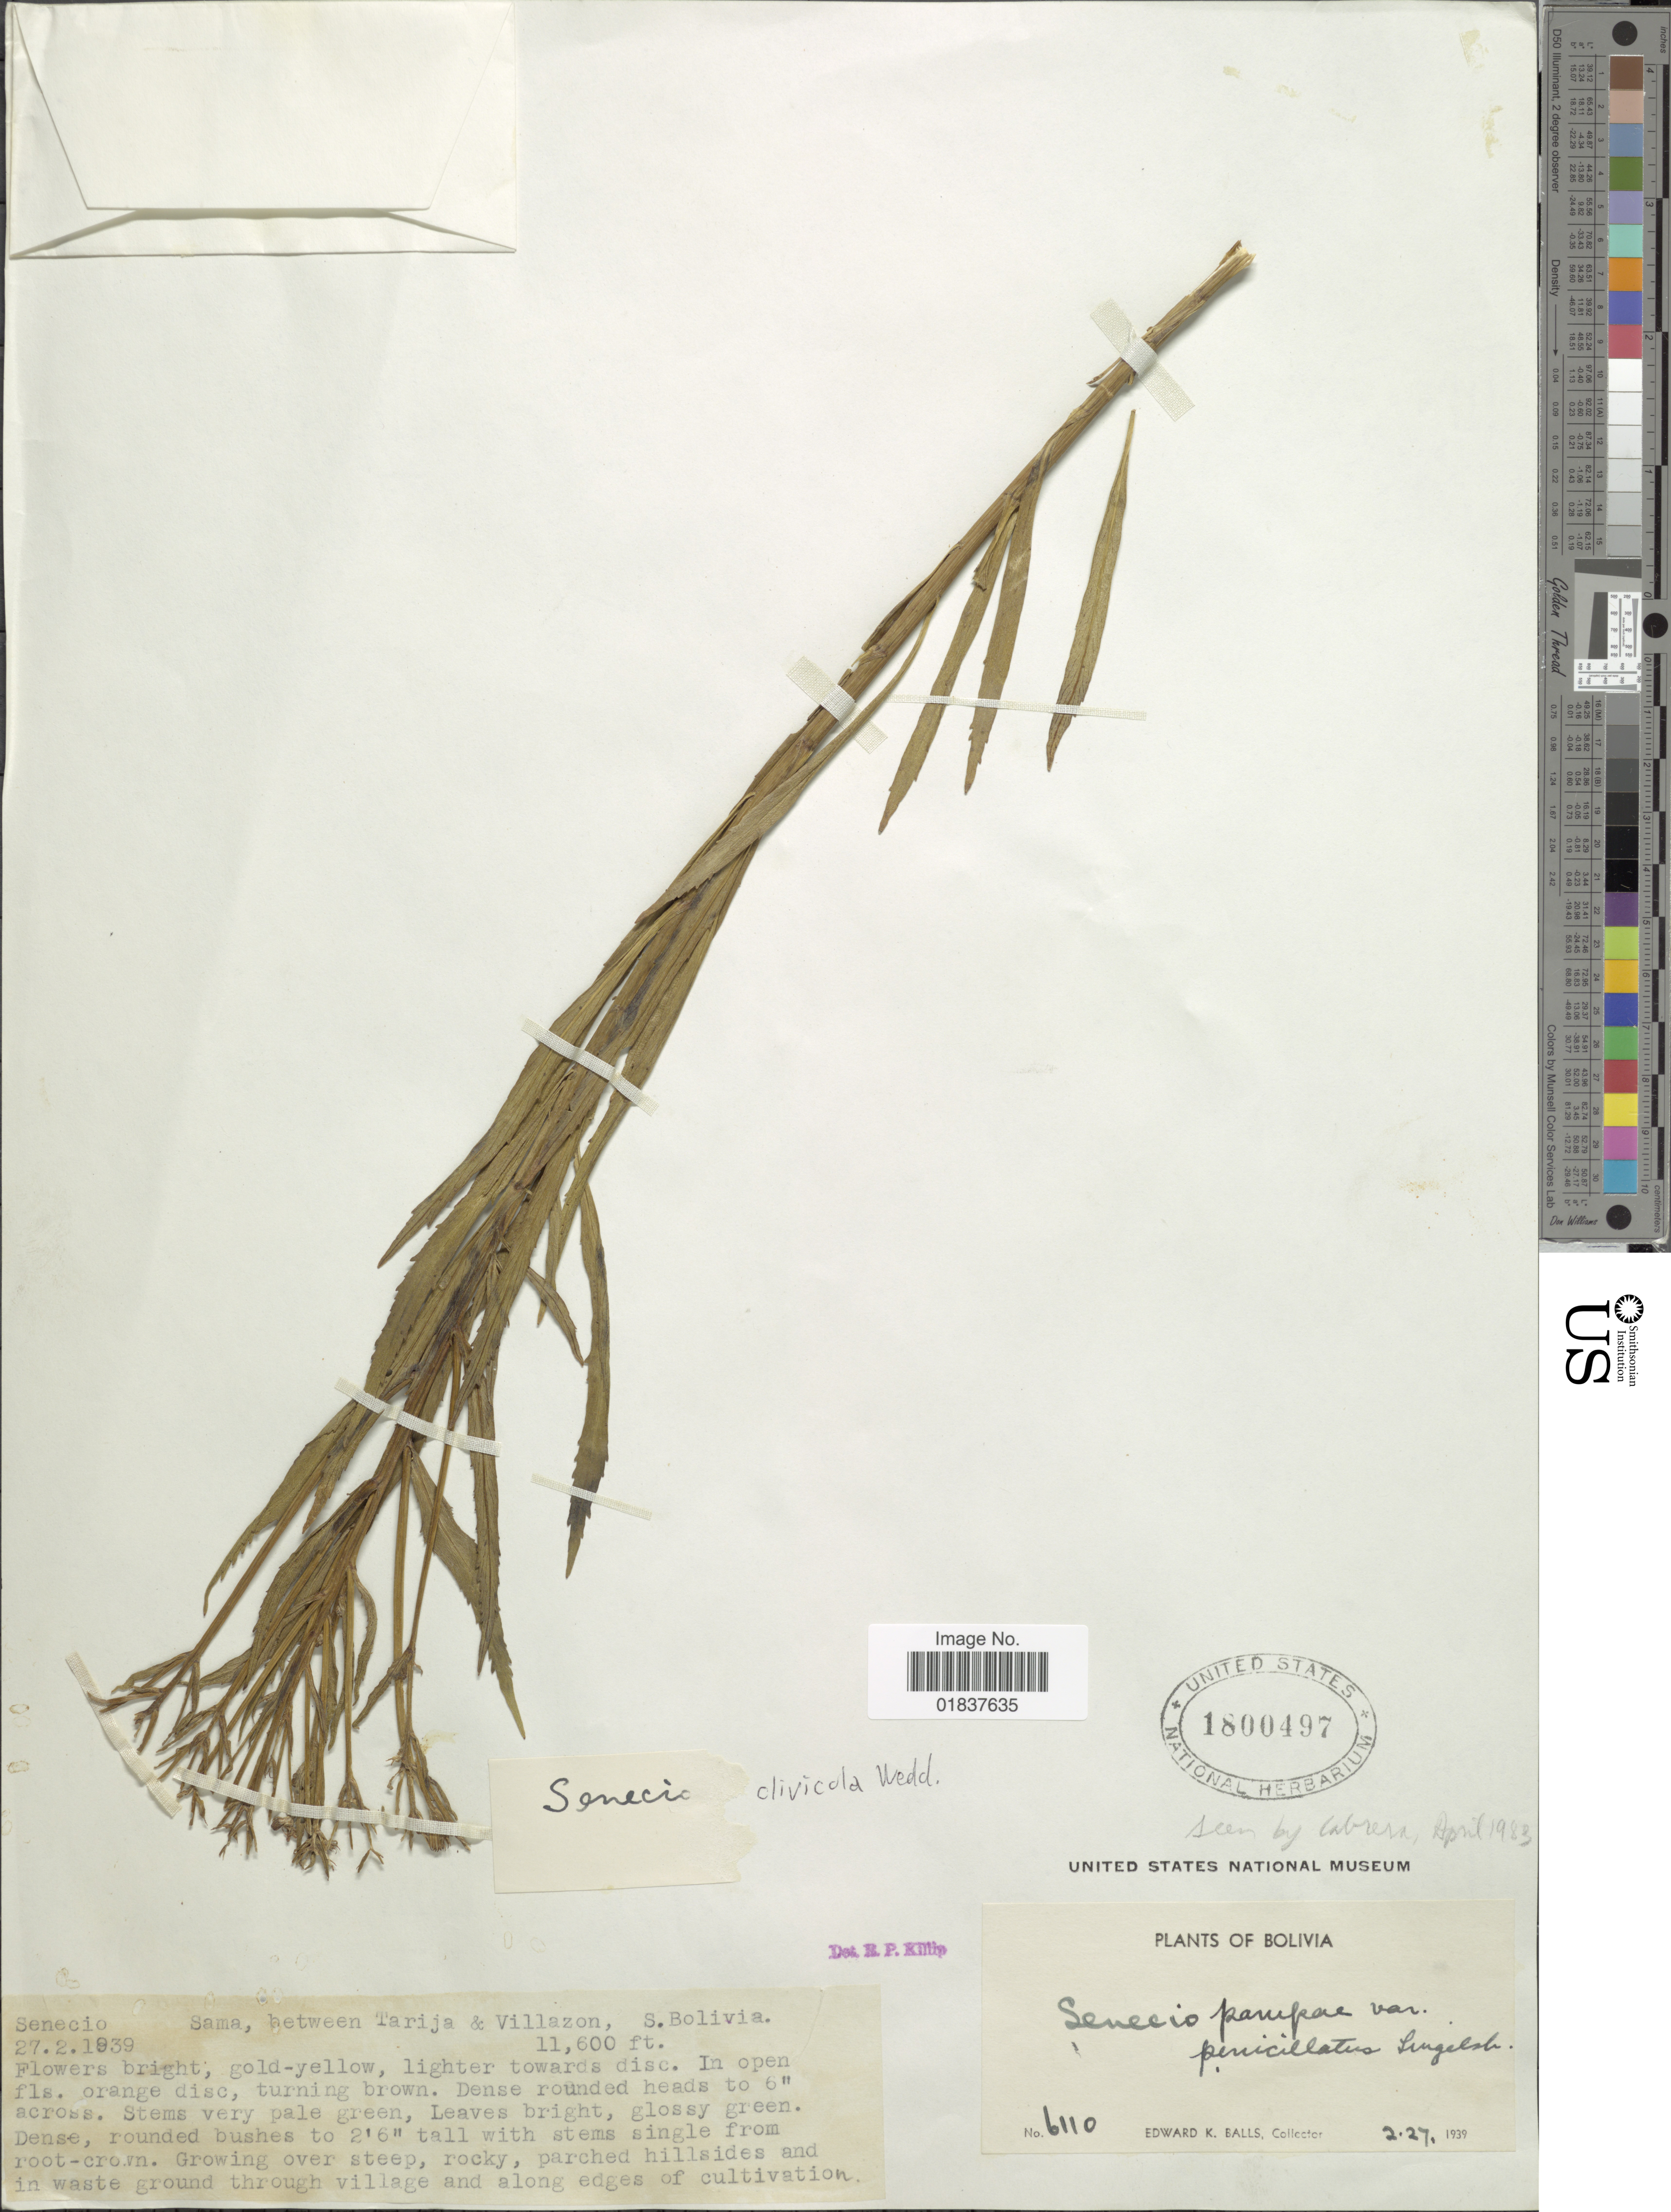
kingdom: Plantae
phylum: Tracheophyta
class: Magnoliopsida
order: Asterales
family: Asteraceae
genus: Senecio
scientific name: Senecio clivicola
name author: Wedd.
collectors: E. K. Balls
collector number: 6110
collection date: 1939-02-27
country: Bolivia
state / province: Tarija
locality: Sama, between Tarija & Villazon, S. Bolivia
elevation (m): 3536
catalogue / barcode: US 1800497